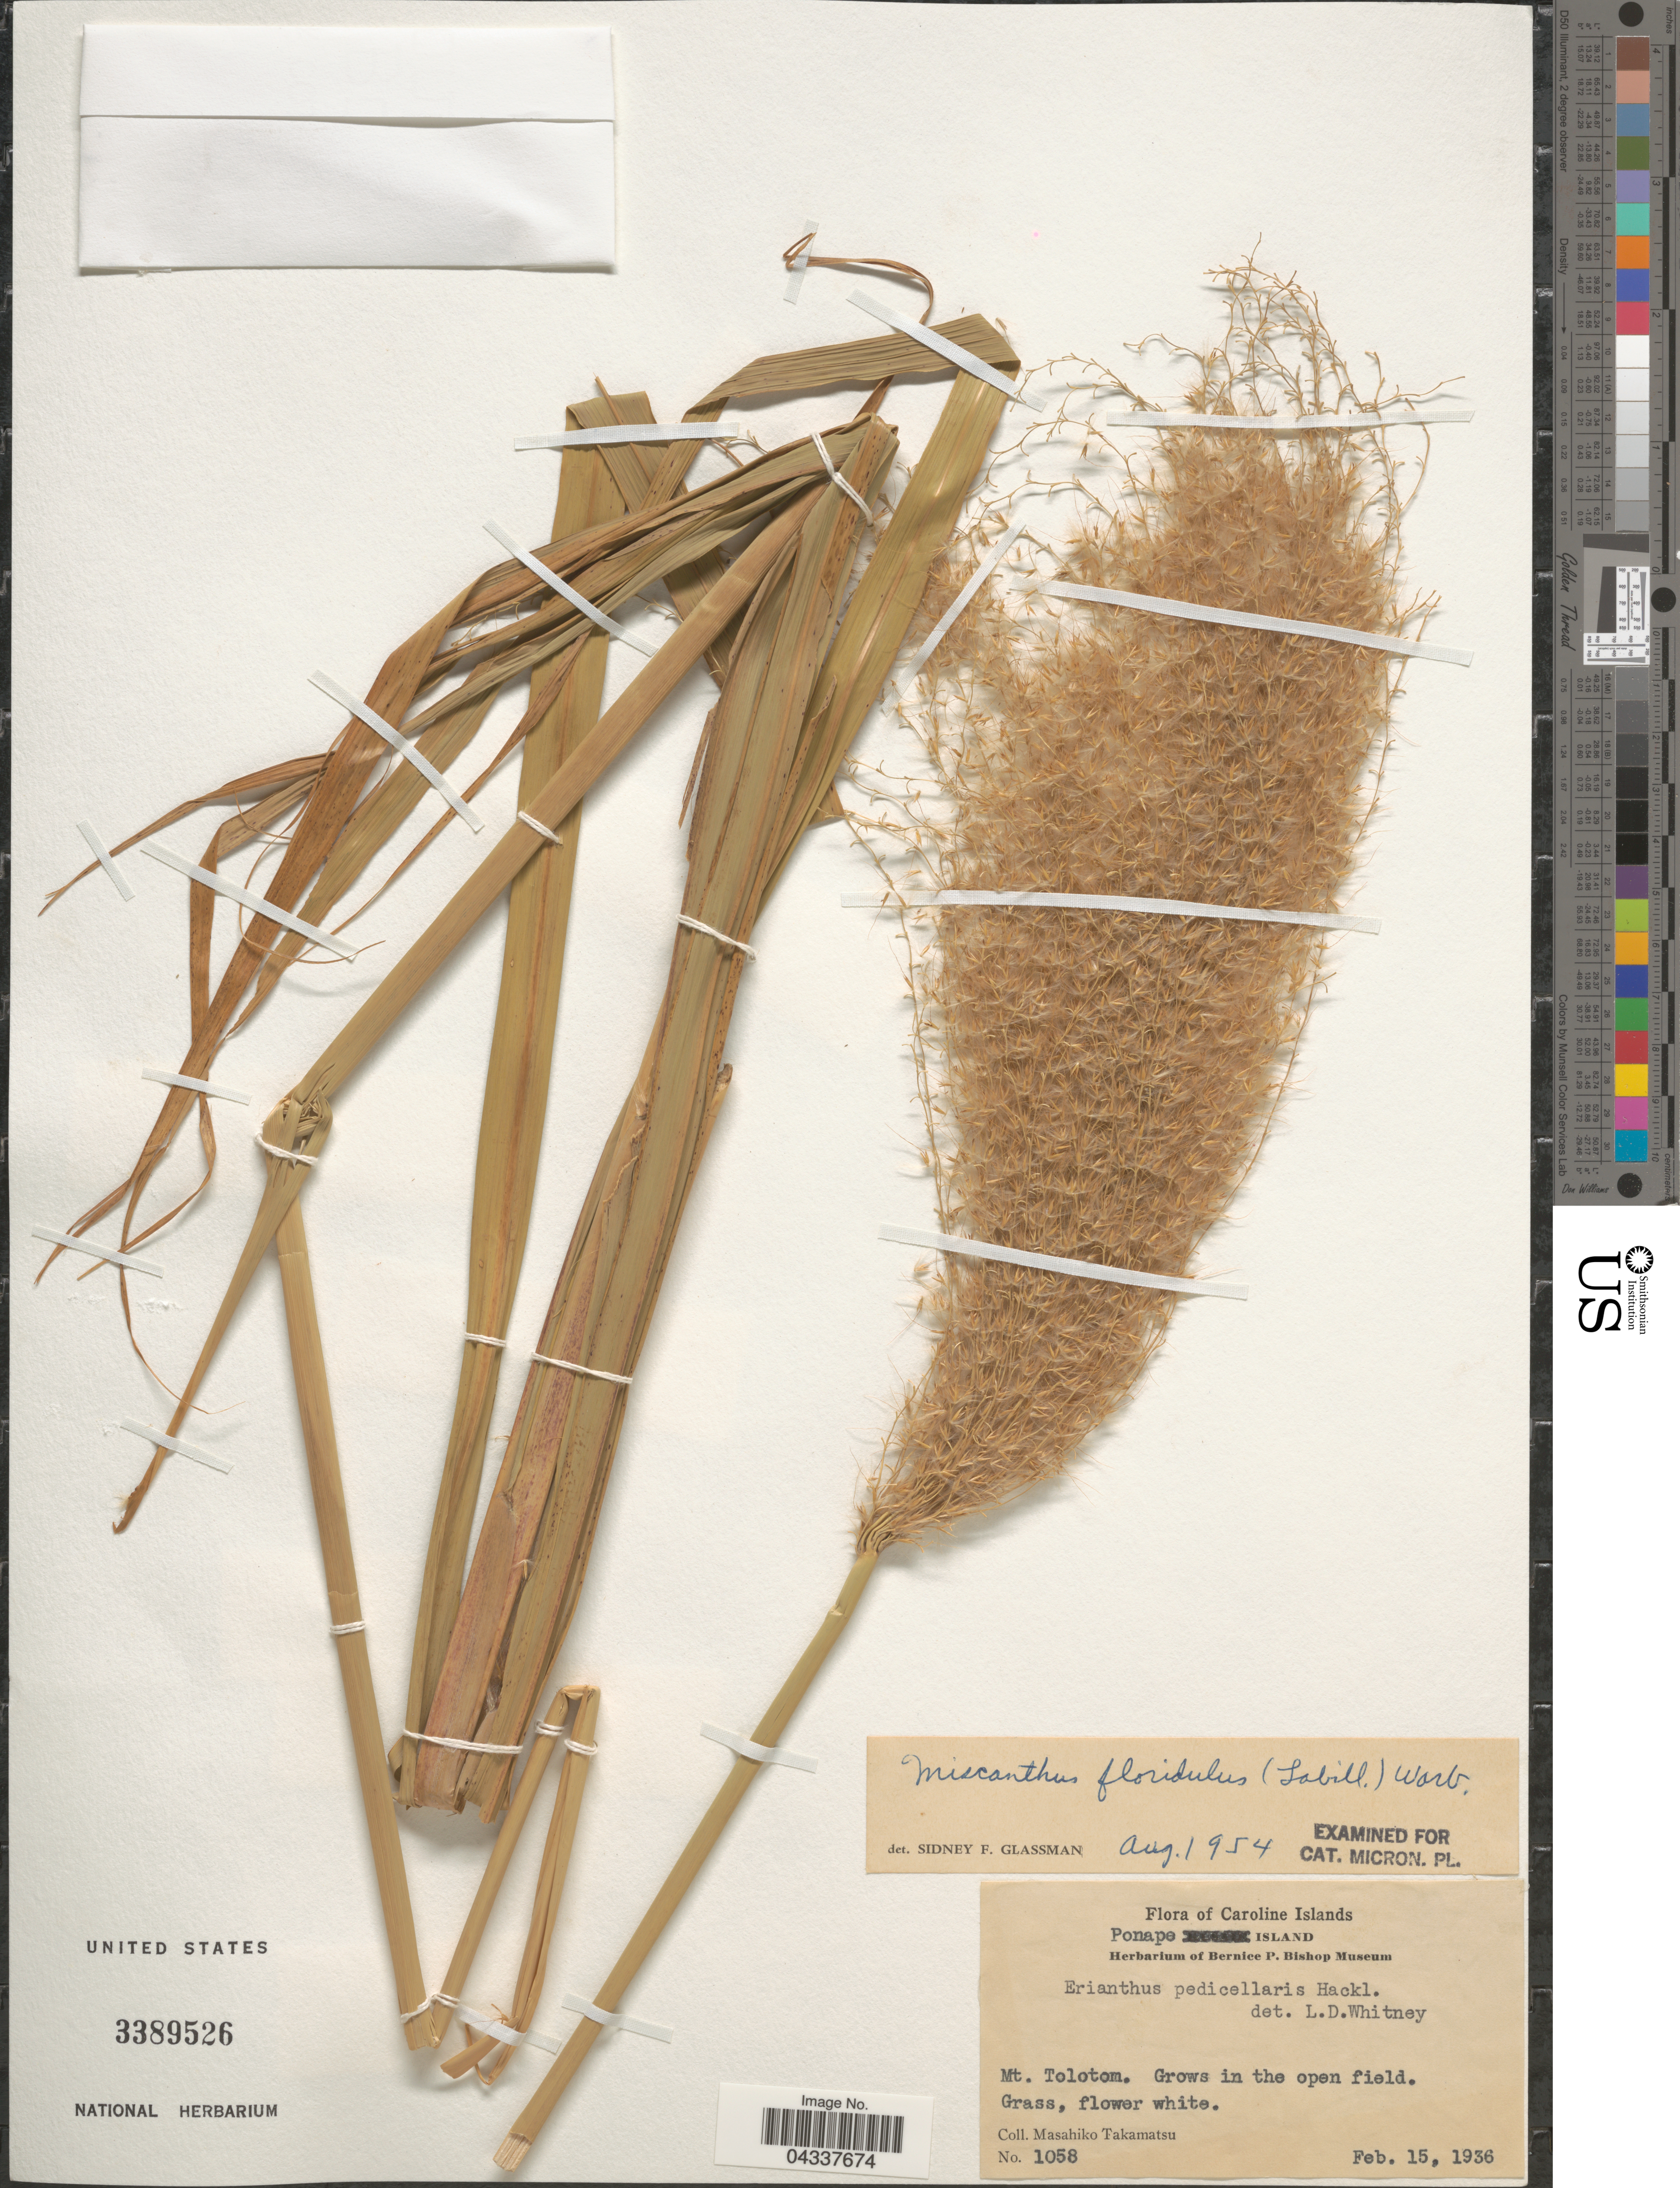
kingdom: Plantae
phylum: Tracheophyta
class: Liliopsida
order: Poales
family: Poaceae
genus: Miscanthus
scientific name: Miscanthus floridulus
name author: (Labill.) Warb.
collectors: M. Takamatsu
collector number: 1058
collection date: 1936-02-15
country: Micronesia, Federated States of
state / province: Pohnpei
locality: Caroline Islands. Ponape Island. Mt. Tolotom.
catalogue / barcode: US 3389526